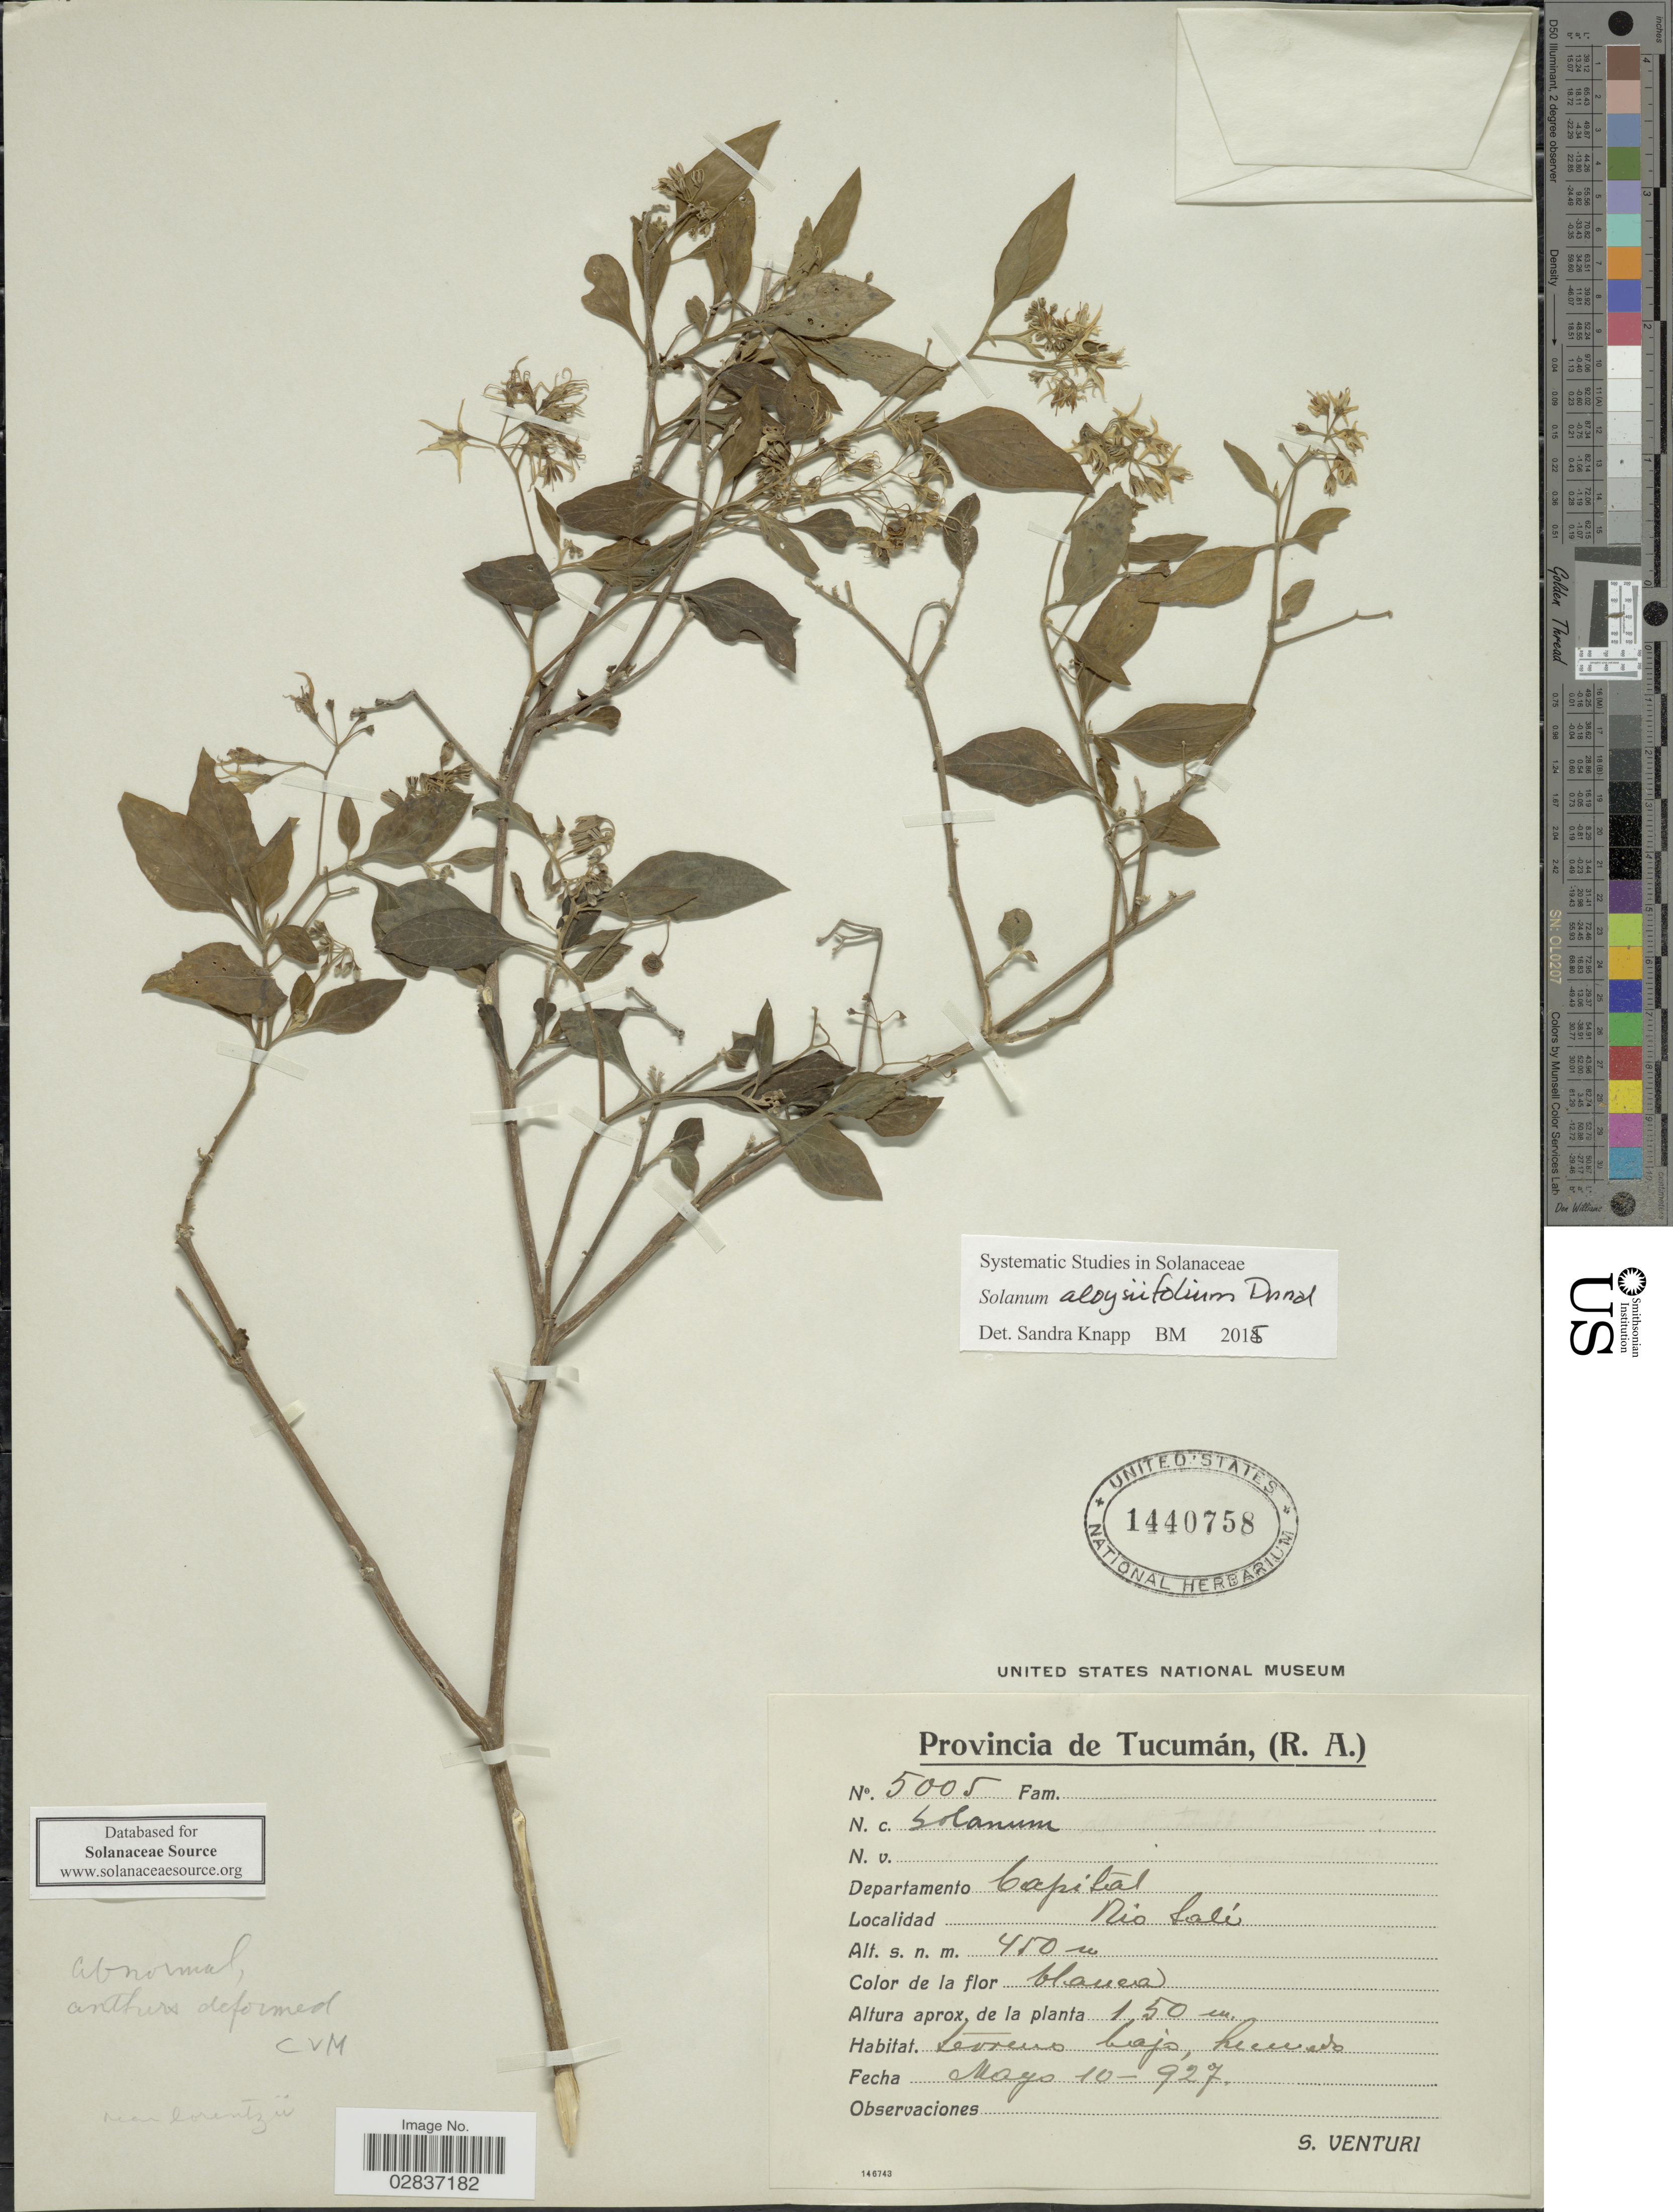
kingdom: Plantae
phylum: Tracheophyta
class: Magnoliopsida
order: Solanales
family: Solanaceae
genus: Solanum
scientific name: Solanum aloysiifolium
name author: Dunal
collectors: S. Venturi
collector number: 5005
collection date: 1927-05-10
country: Argentina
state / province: Tucuman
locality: Departamento Capital, Rio Sali.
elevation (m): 450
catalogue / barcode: US 1440758